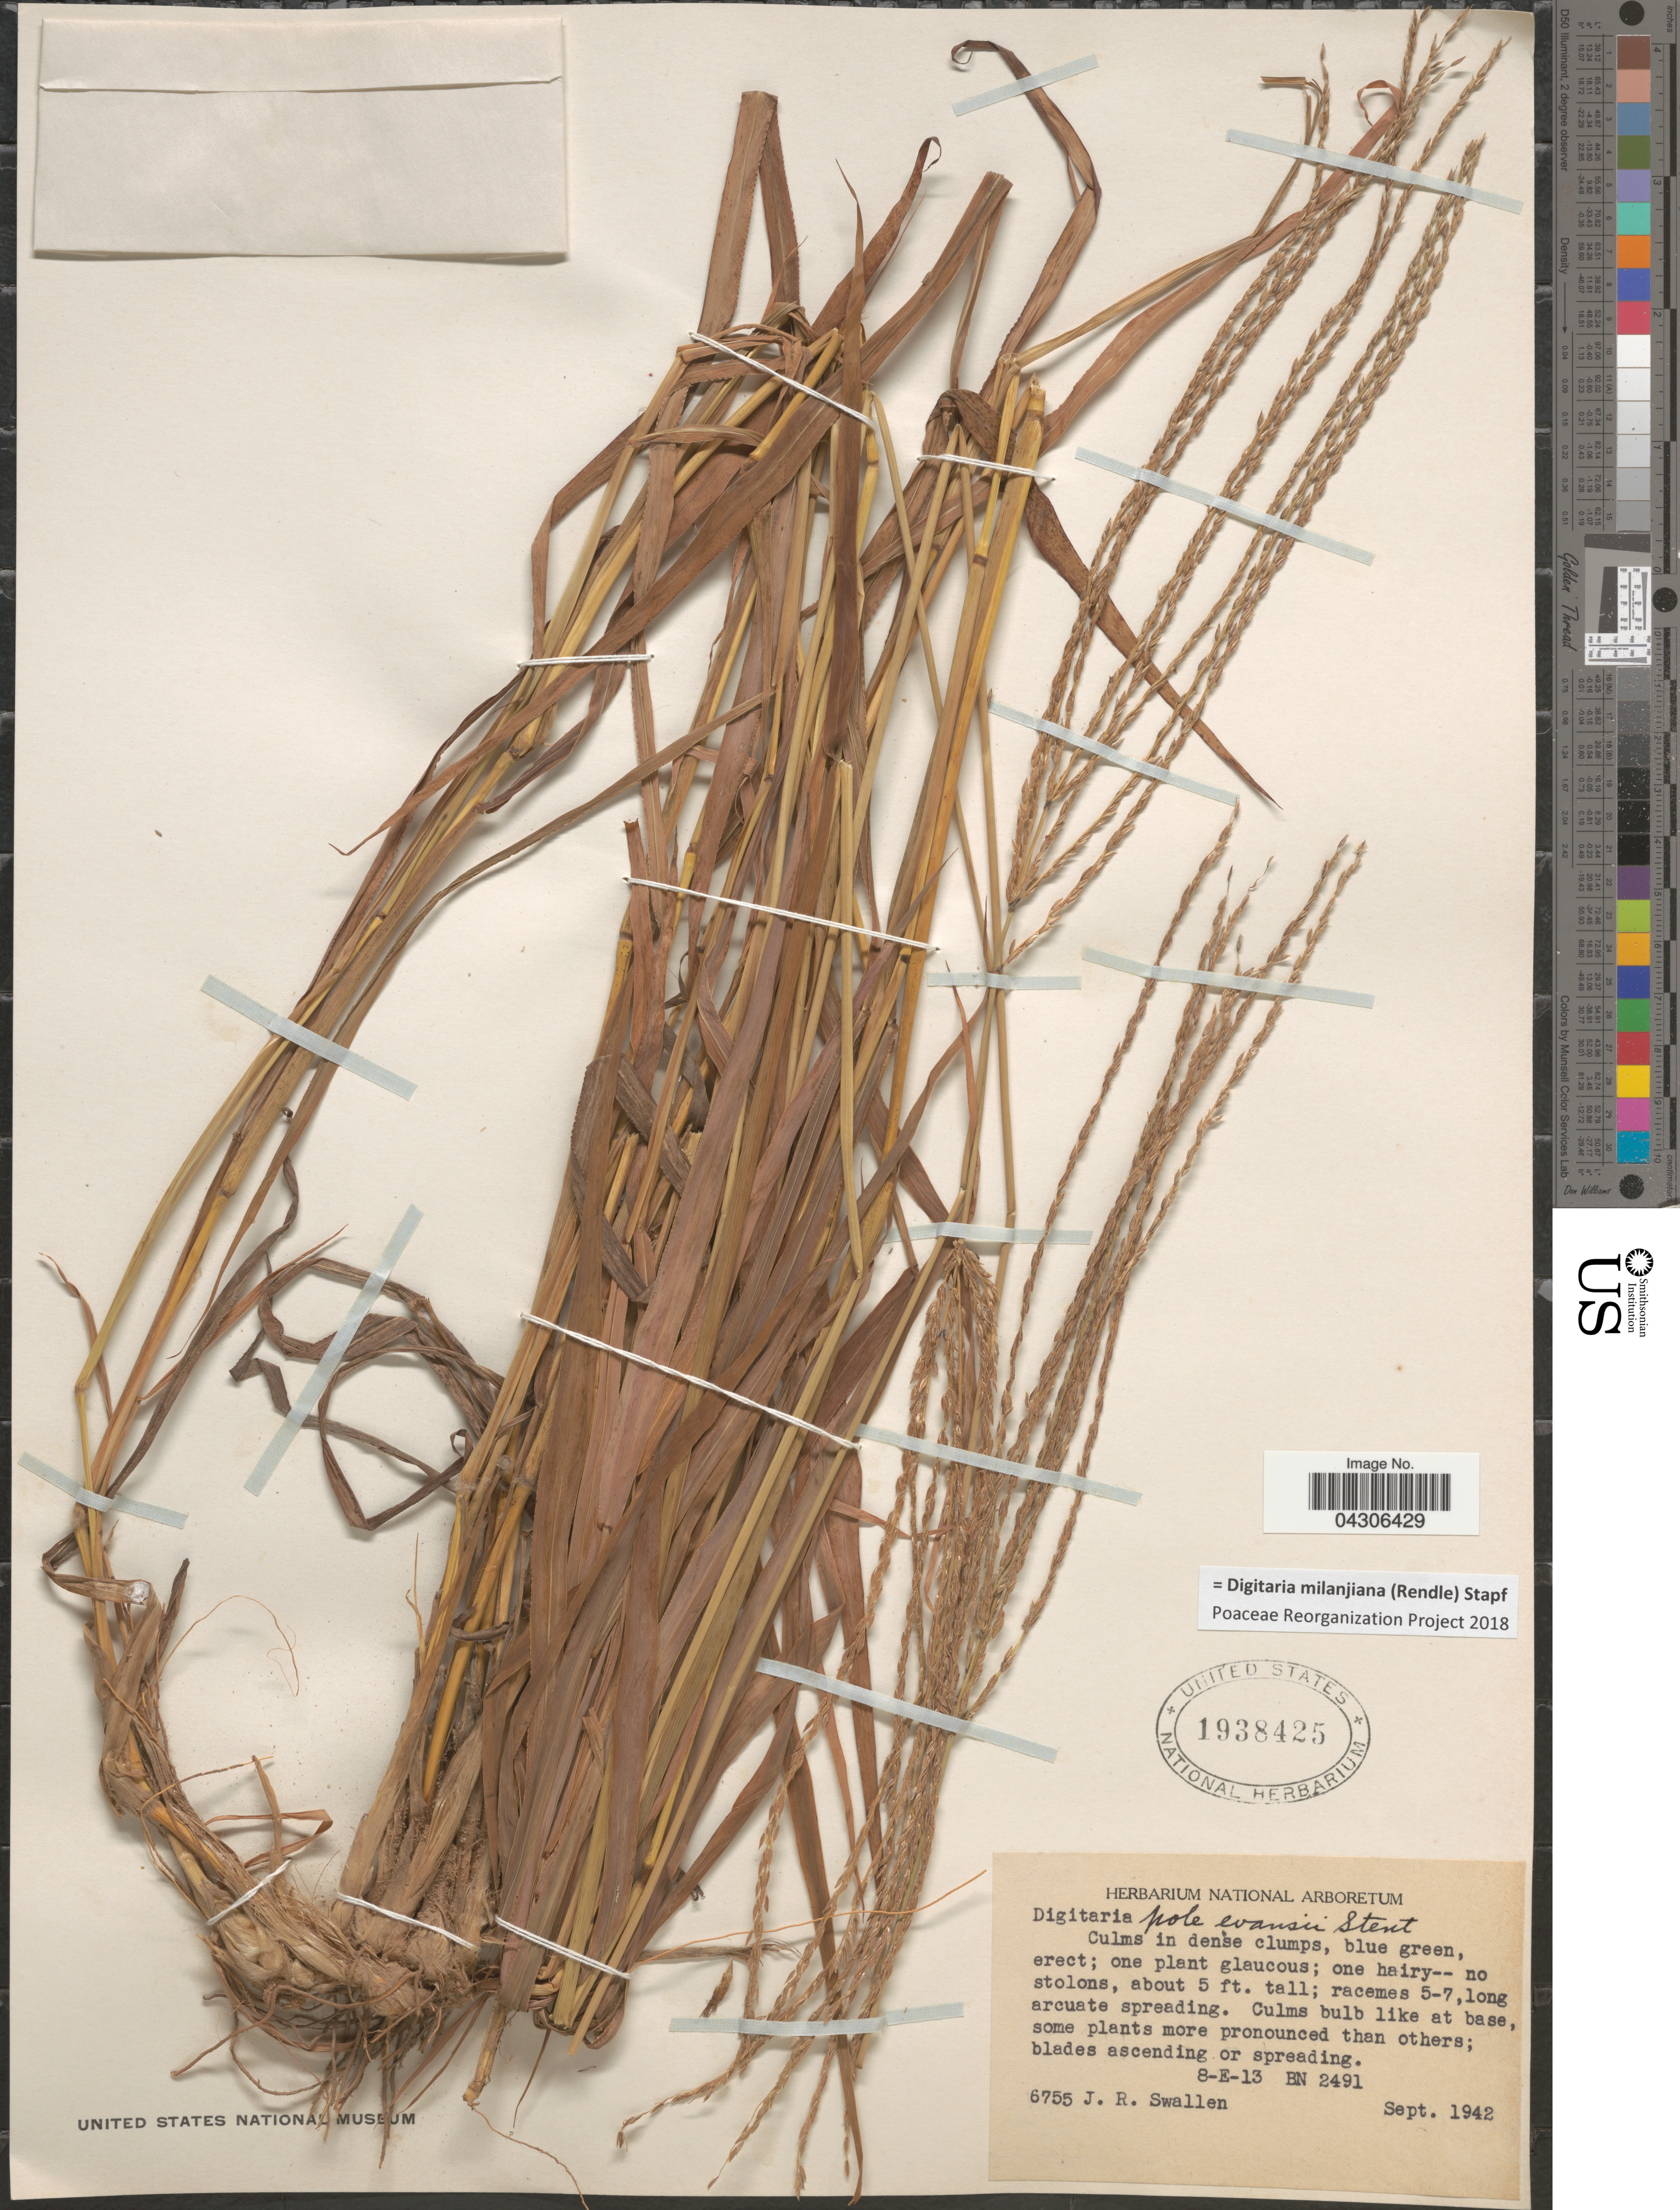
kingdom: Plantae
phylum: Tracheophyta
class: Liliopsida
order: Poales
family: Poaceae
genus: Digitaria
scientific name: Digitaria milanjiana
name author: (Rendle) Stapf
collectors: J. R. Swallen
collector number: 6755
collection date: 1942-09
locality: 8-E-13 BN 2491.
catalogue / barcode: US 1938425